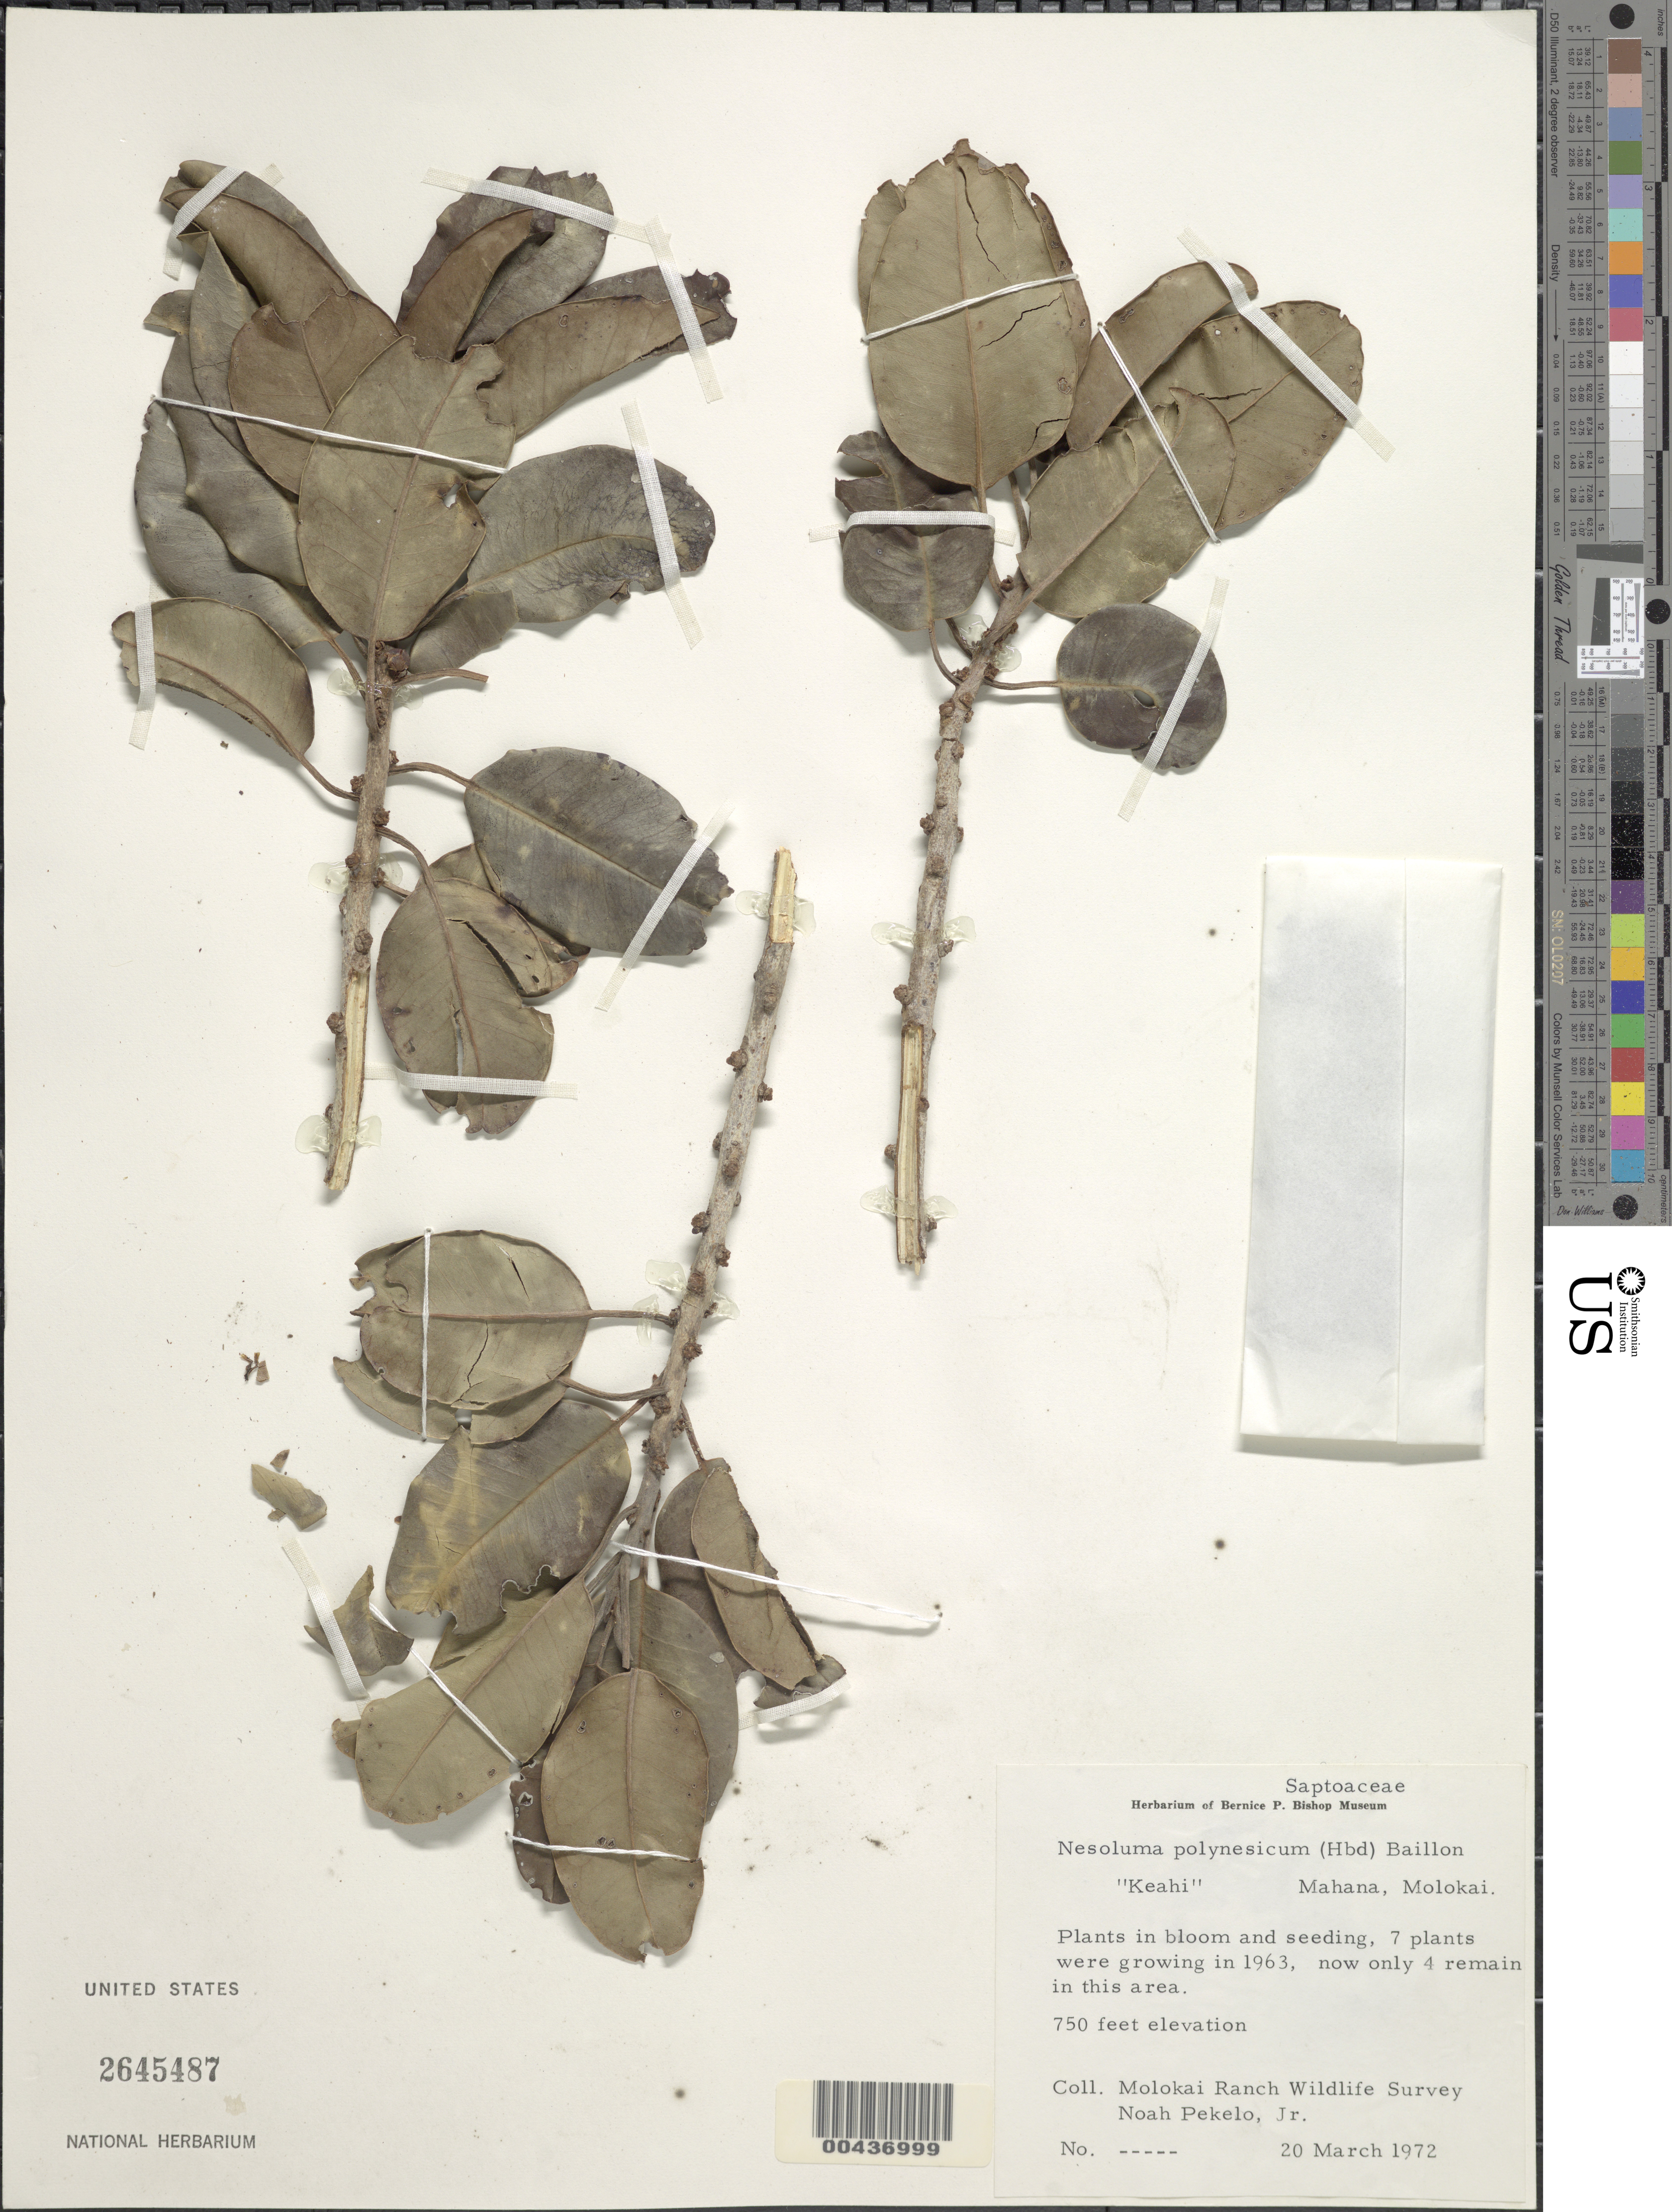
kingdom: Plantae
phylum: Tracheophyta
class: Magnoliopsida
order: Ericales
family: Sapotaceae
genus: Sideroxylon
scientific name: Sideroxylon polynesicum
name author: (Hillebr.) Smedmark & Anderb.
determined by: Wagner, W. L., (BOT), Smithsonian Institution - National Museum of Natural History (UNITED STATES)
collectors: N. Pekelo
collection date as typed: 20 Mar 1972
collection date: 1972-03-20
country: United States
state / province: Hawaii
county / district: Maui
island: Moloka'i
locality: Mahana, Keahi, Molokai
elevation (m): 229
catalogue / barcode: US 2645487